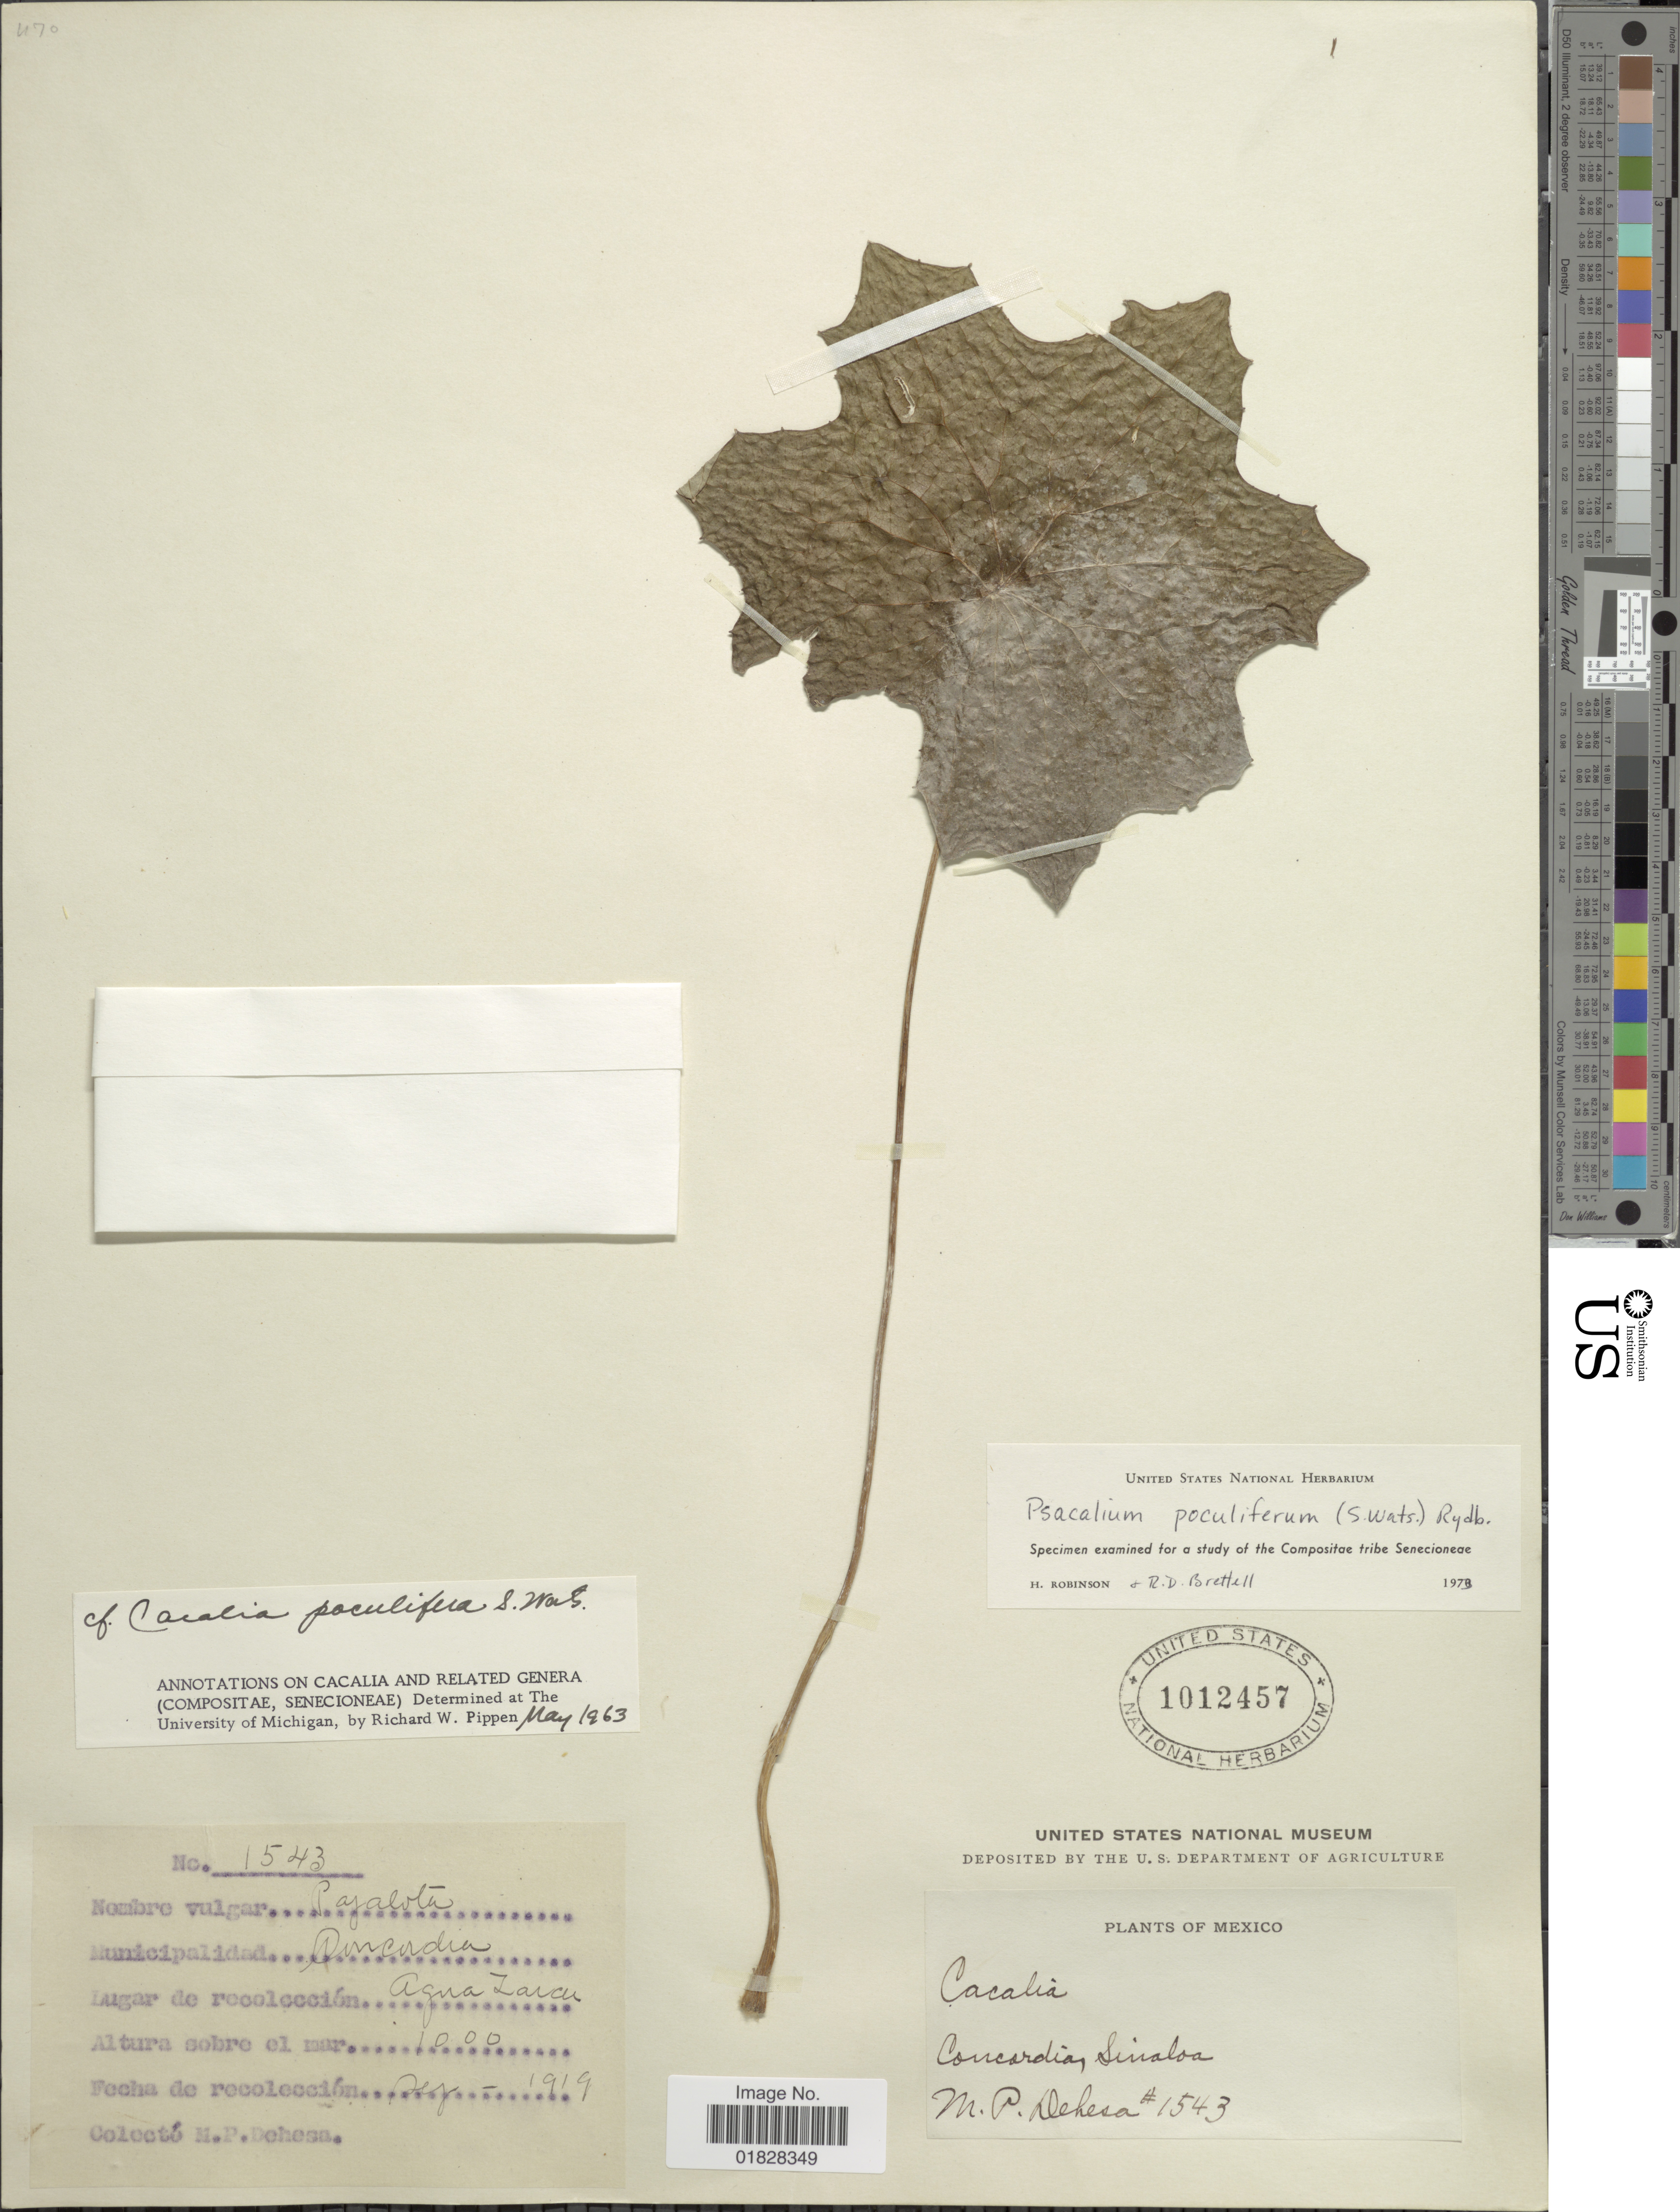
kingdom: Plantae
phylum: Tracheophyta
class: Magnoliopsida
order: Asterales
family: Asteraceae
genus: Psacalium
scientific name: Psacalium poculiferum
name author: (S. Watson) Rydb.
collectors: M. Dehesa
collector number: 1543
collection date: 1919-09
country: Mexico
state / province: Sinaloa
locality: Concordia, Sinaloa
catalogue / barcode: US 1012457